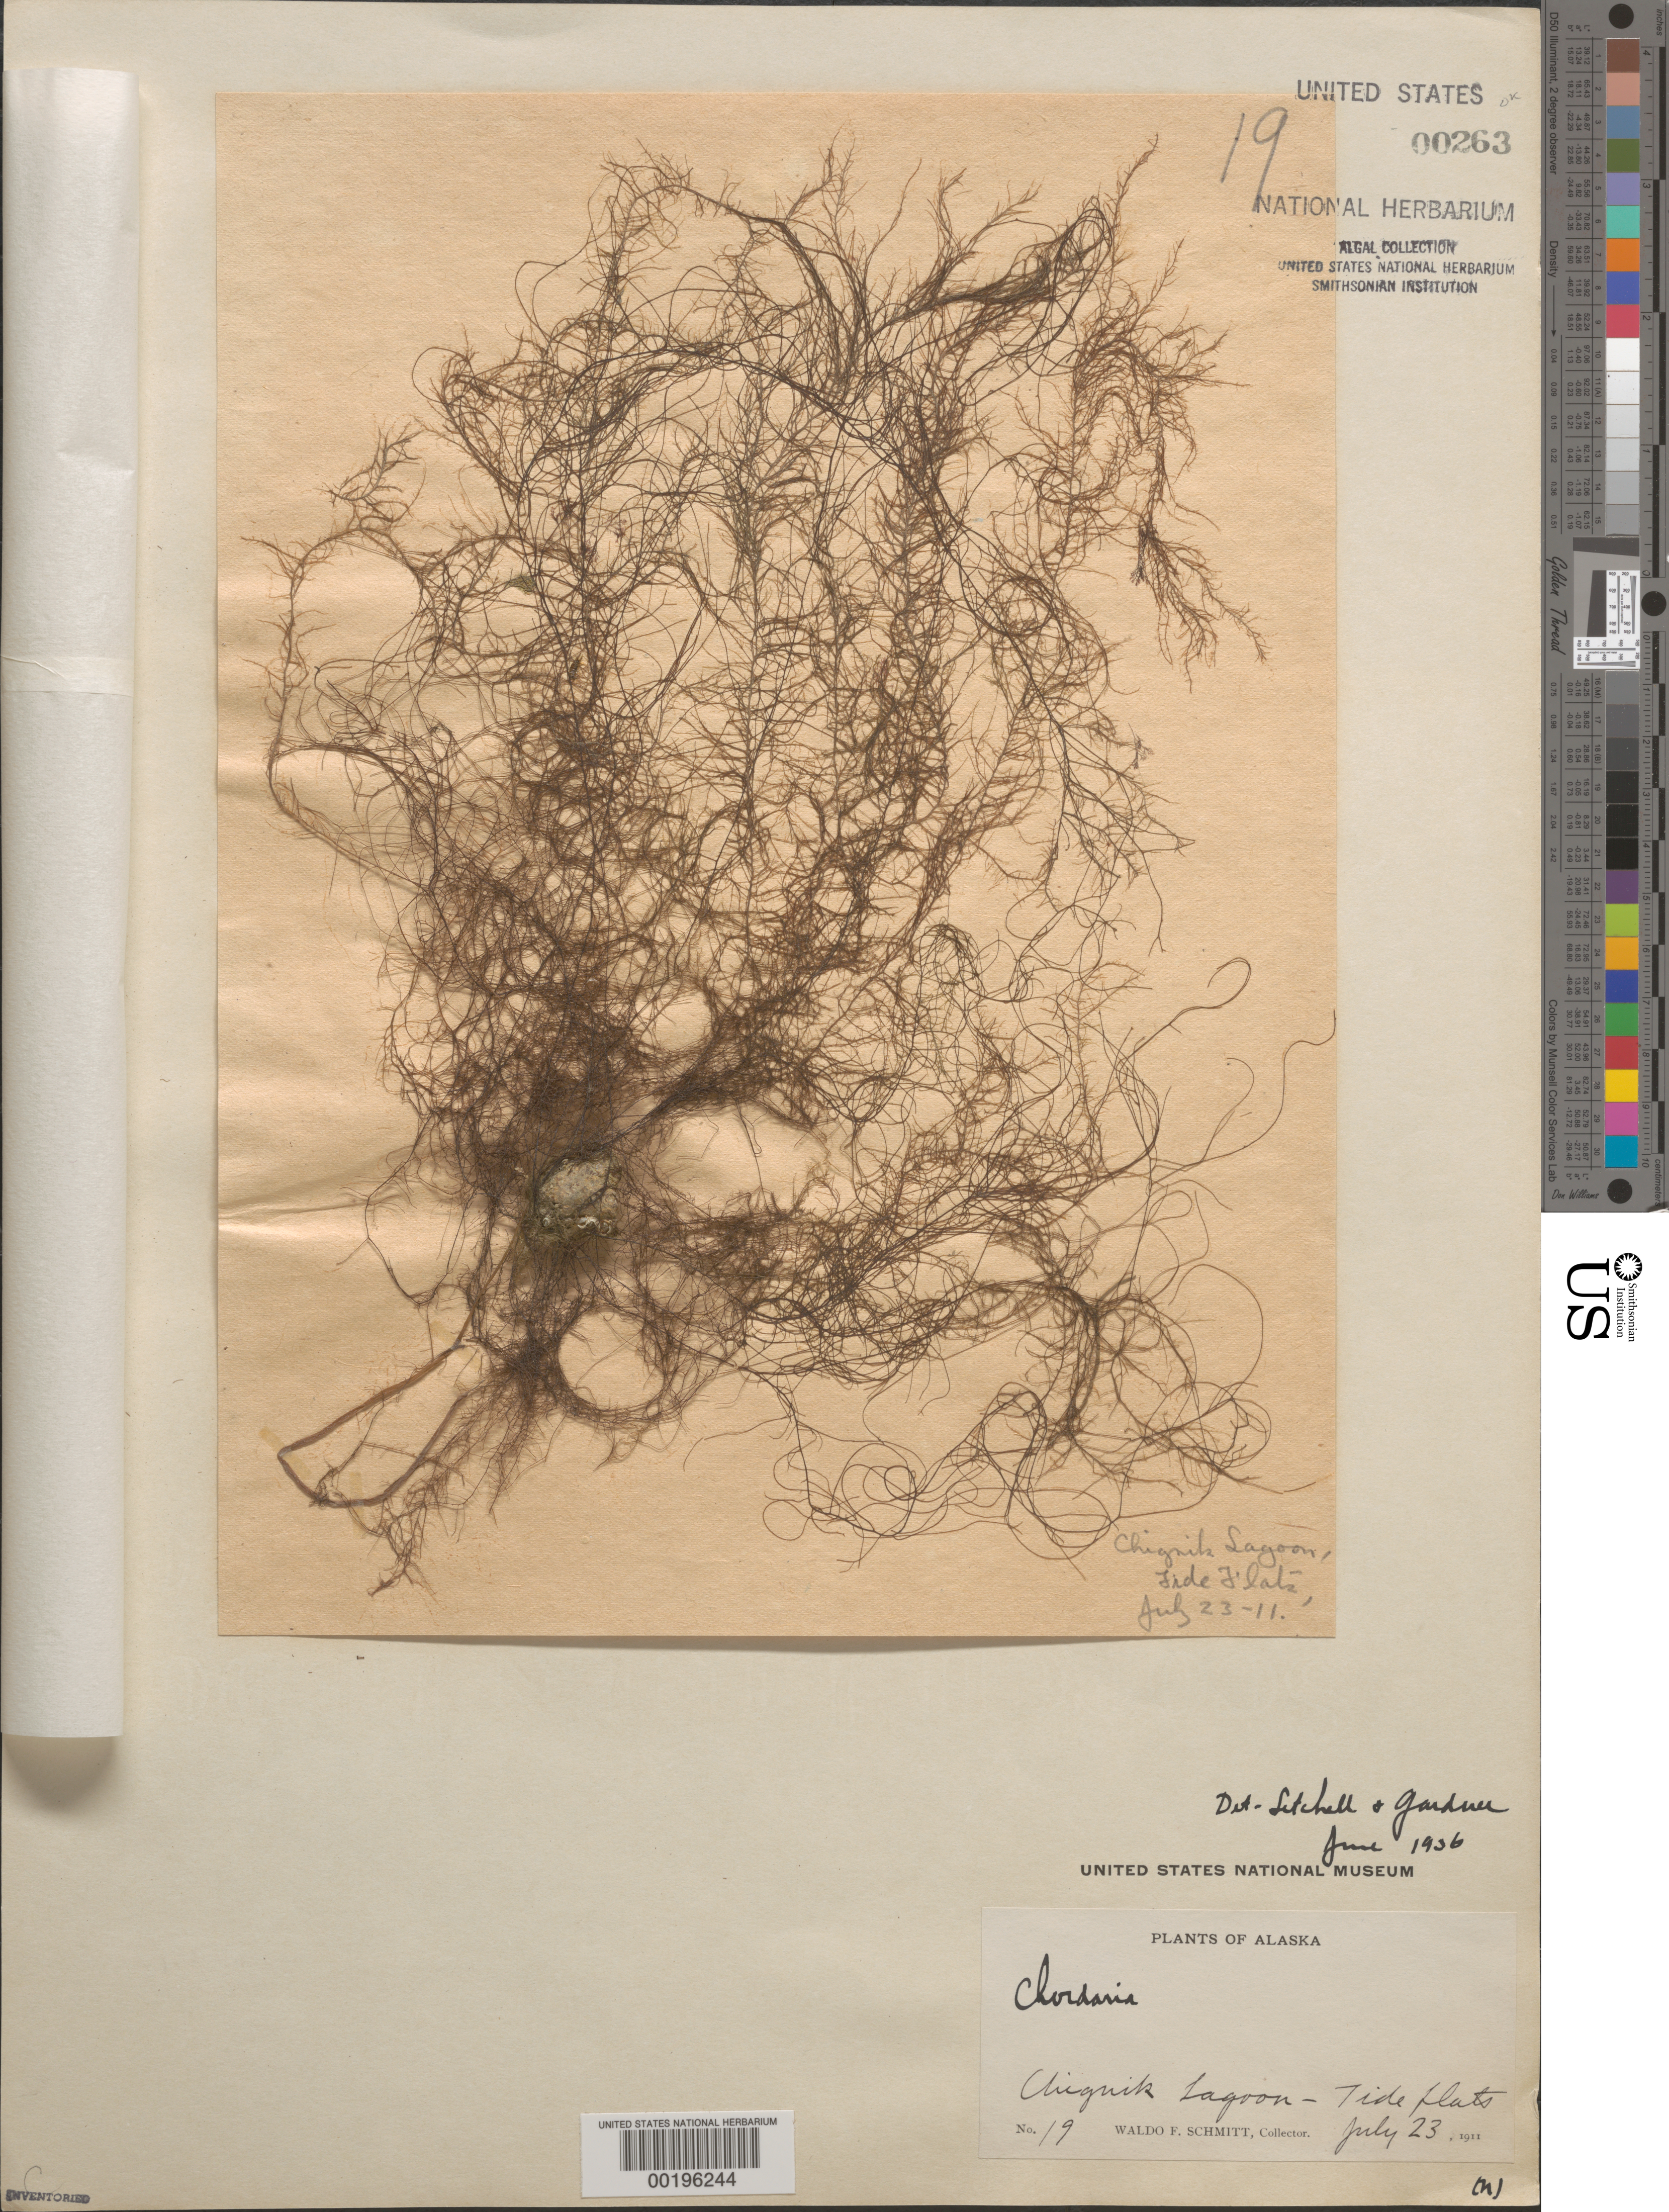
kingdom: Chromista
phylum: Ochrophyta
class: Phaeophyceae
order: Ectocarpales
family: Chordariaceae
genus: Chordaria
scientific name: Chordaria sp.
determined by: Gardner, N. L.; Setchell, W. A.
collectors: W. F. Schmitt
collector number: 19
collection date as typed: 23 Jul 1911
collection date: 1911-07-23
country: United States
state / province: Alaska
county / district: Dillingham Division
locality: Chignik Lagoon, Alaska Peninsula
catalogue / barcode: US 263